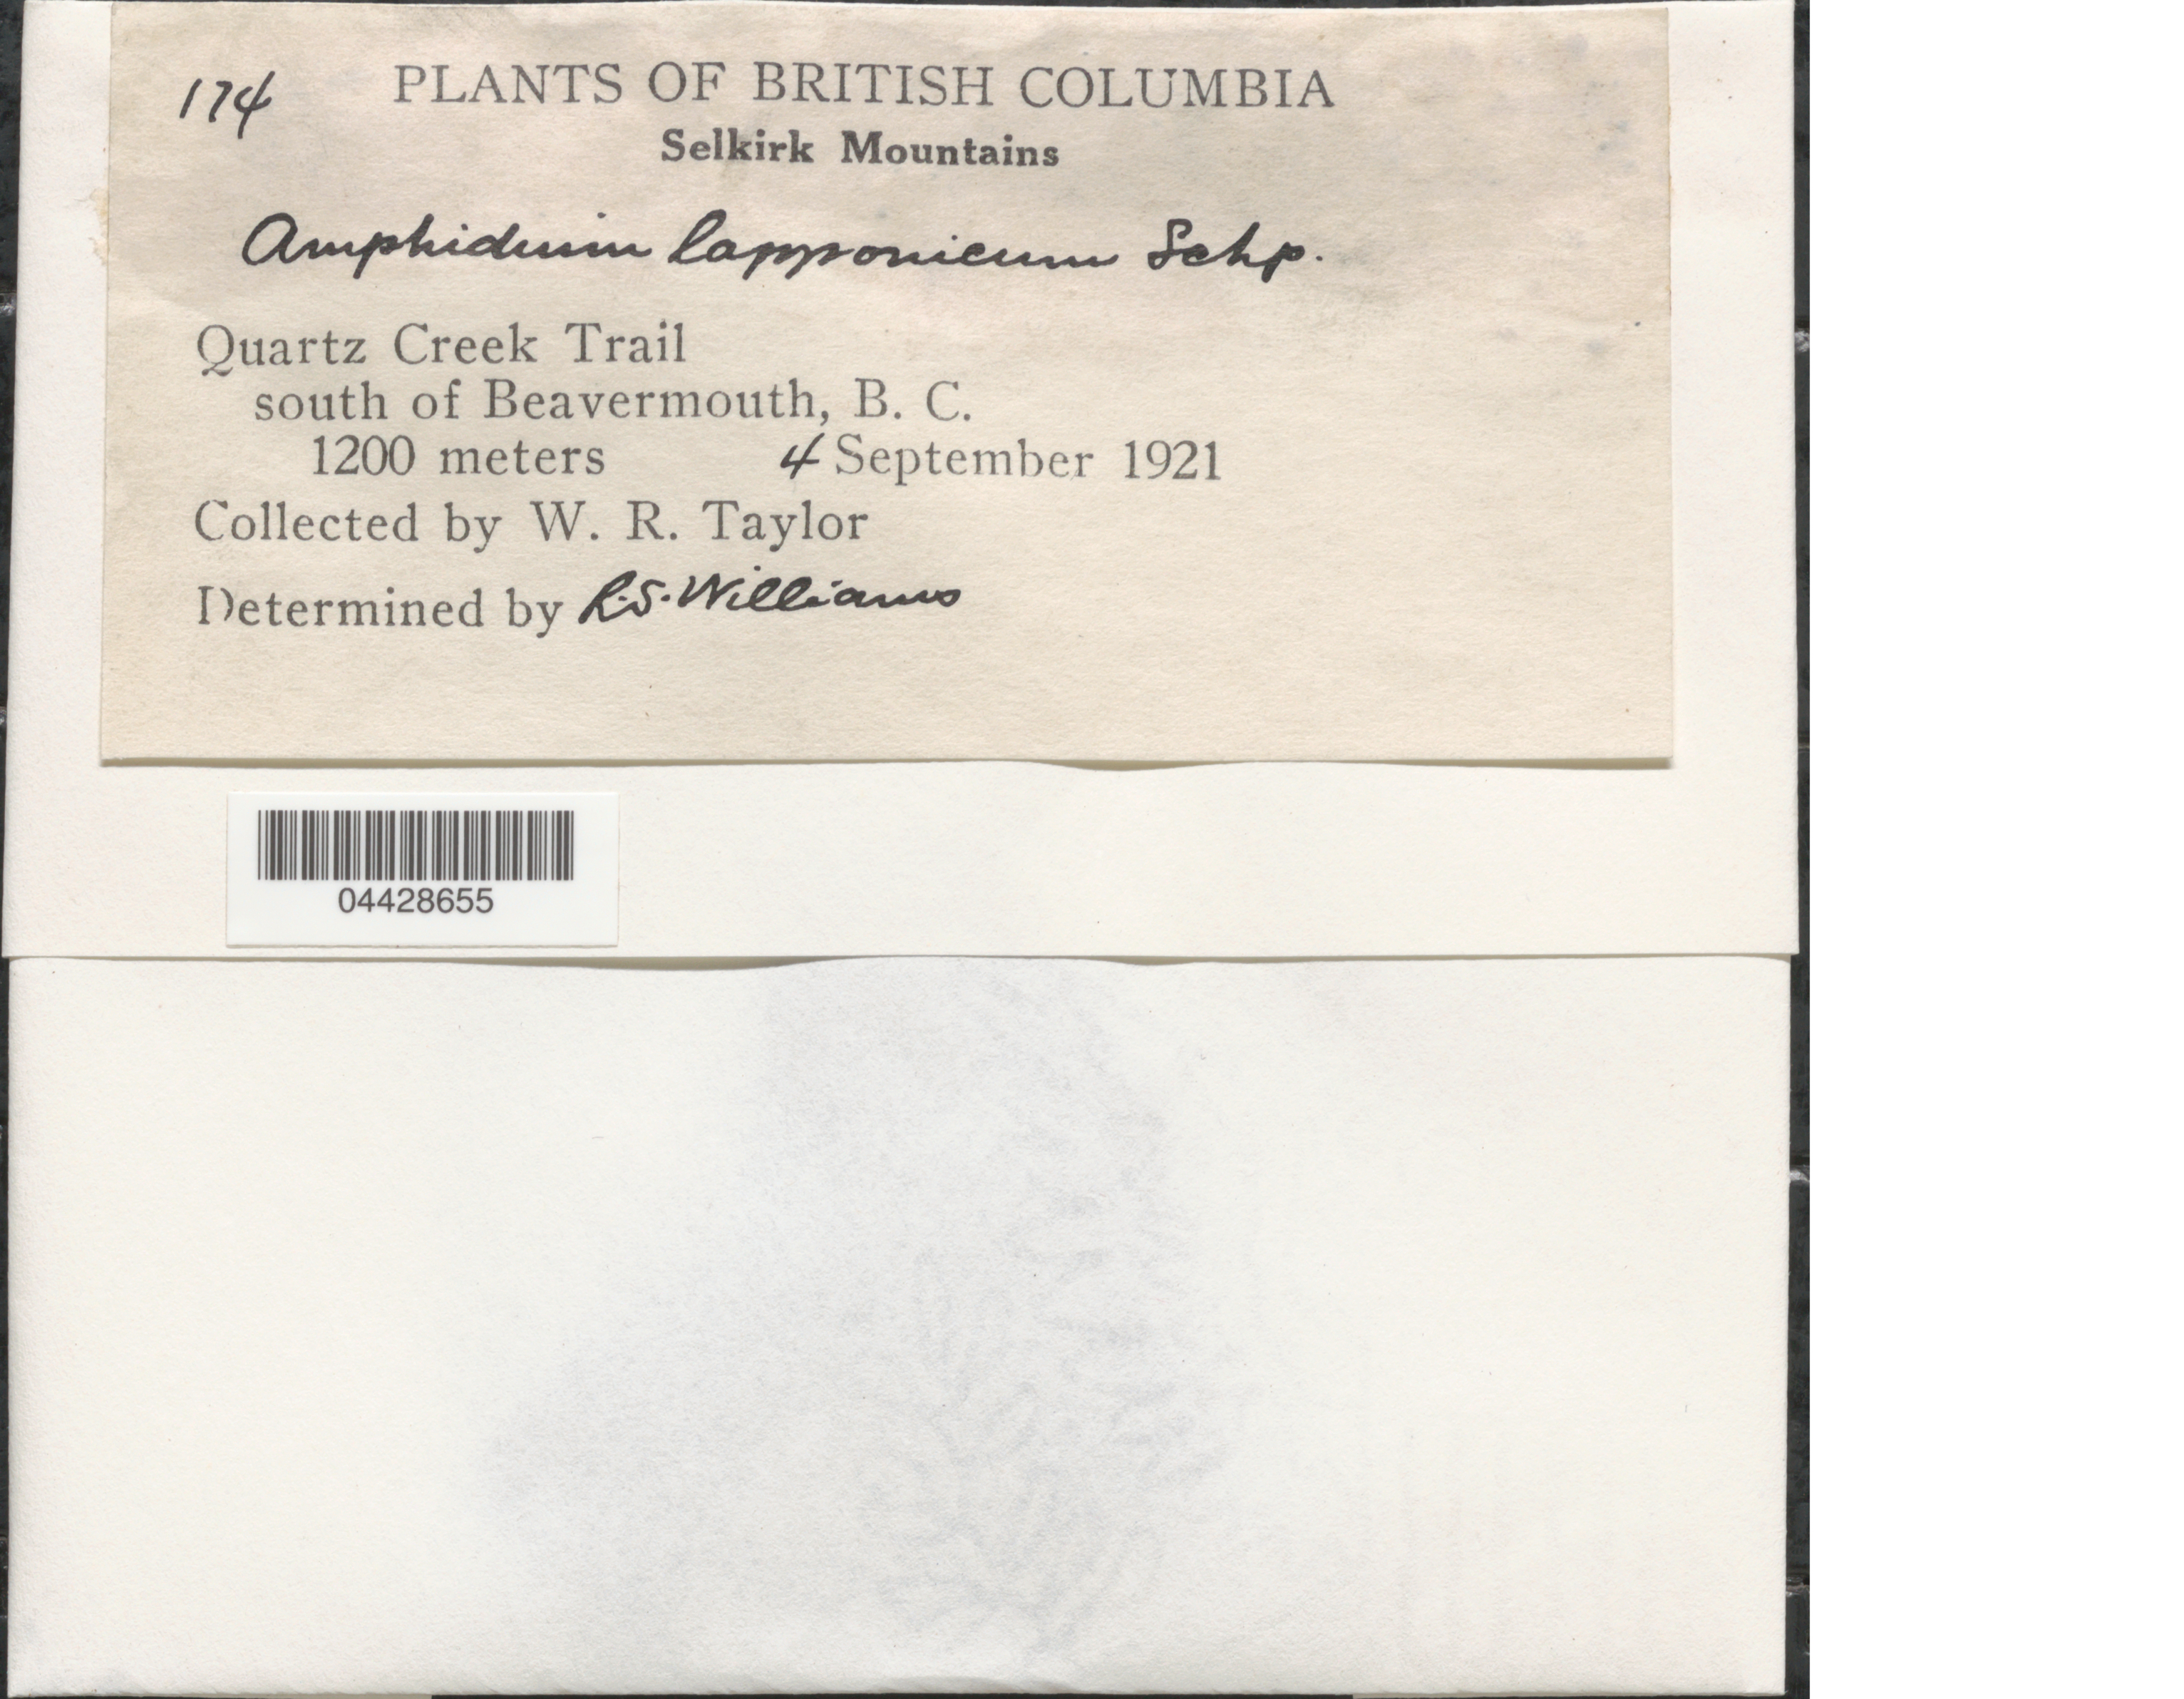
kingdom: Plantae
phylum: Bryophyta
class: Bryopsida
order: Orthotrichales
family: Orthotrichaceae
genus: Amphidium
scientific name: Amphidium lapponicum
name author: (Hedw.) Schimp.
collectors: W. Taylor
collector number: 174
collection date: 1921-09-04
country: Canada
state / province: British Columbia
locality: Selkirk Mountains. Quartz Creek Trail south of Beavermouth.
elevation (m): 1200